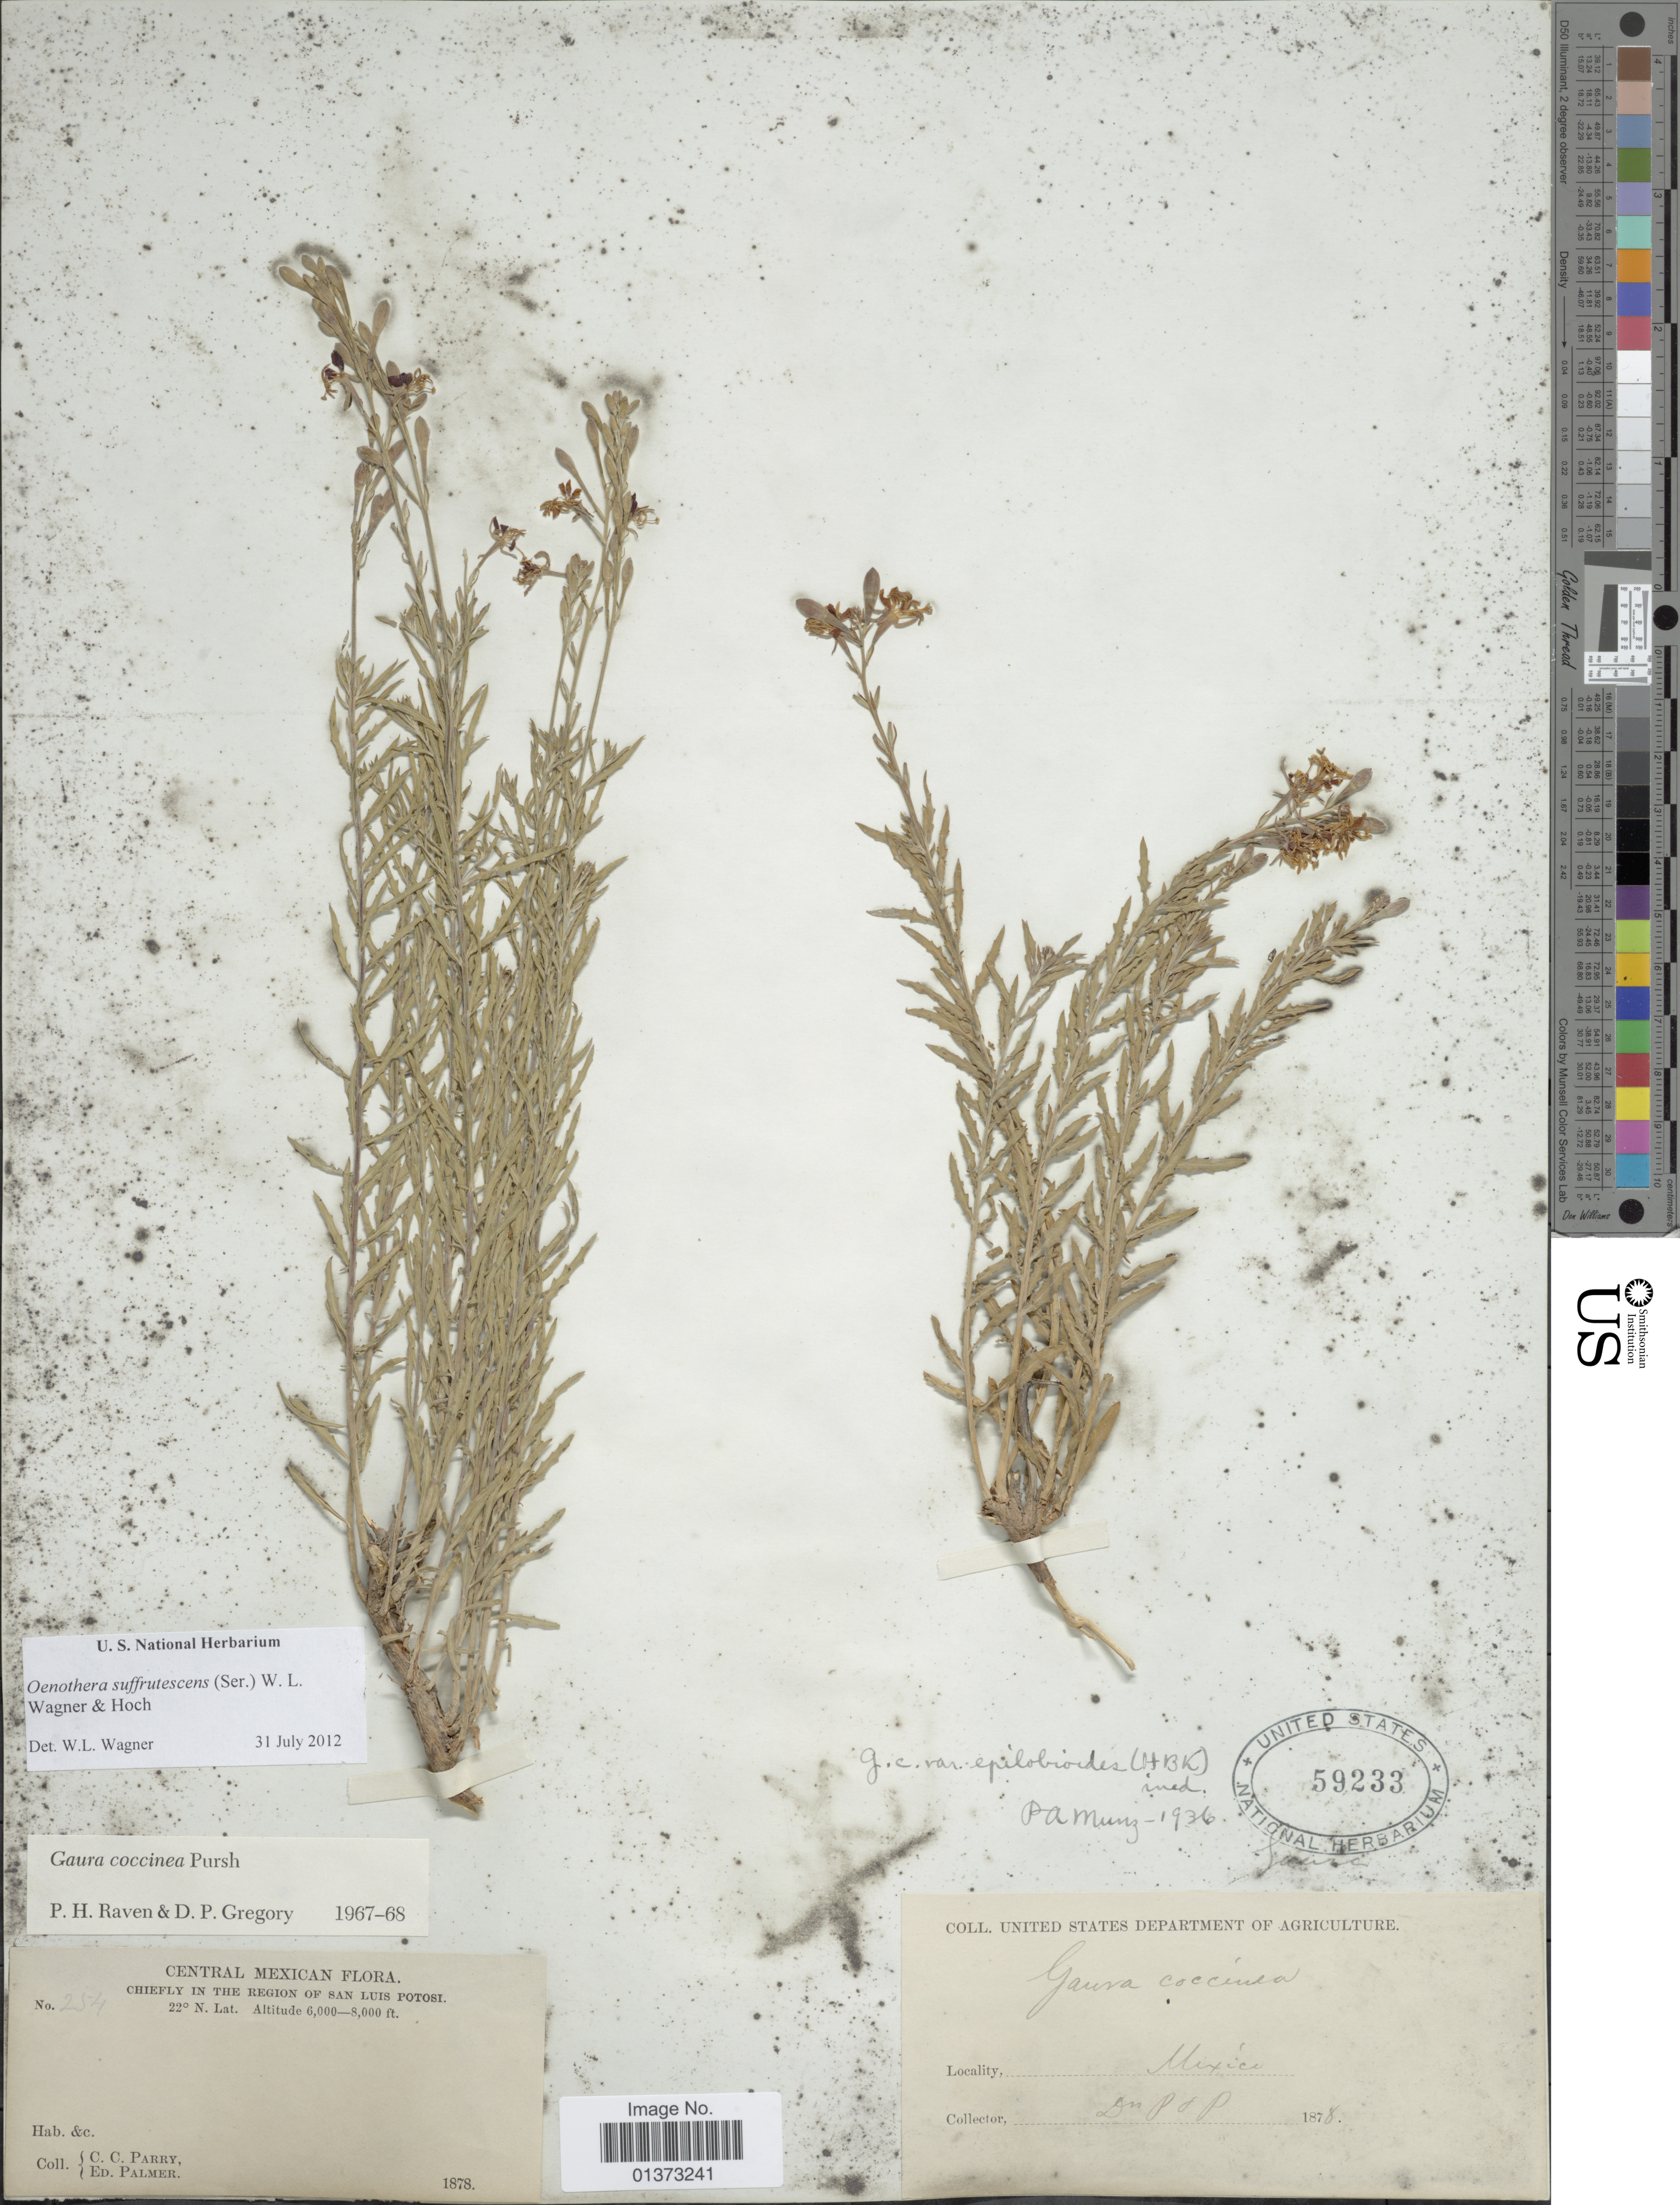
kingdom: Plantae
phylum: Tracheophyta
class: Magnoliopsida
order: Myrtales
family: Onagraceae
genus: Oenothera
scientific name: Oenothera suffrutescens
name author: (Ser.) W.L. Wagner & Hoch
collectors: C. C. Parry & E. Palmer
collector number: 254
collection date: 1878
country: Mexico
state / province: San Luis Potosí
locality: Central Mexican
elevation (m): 1829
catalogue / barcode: US 59233